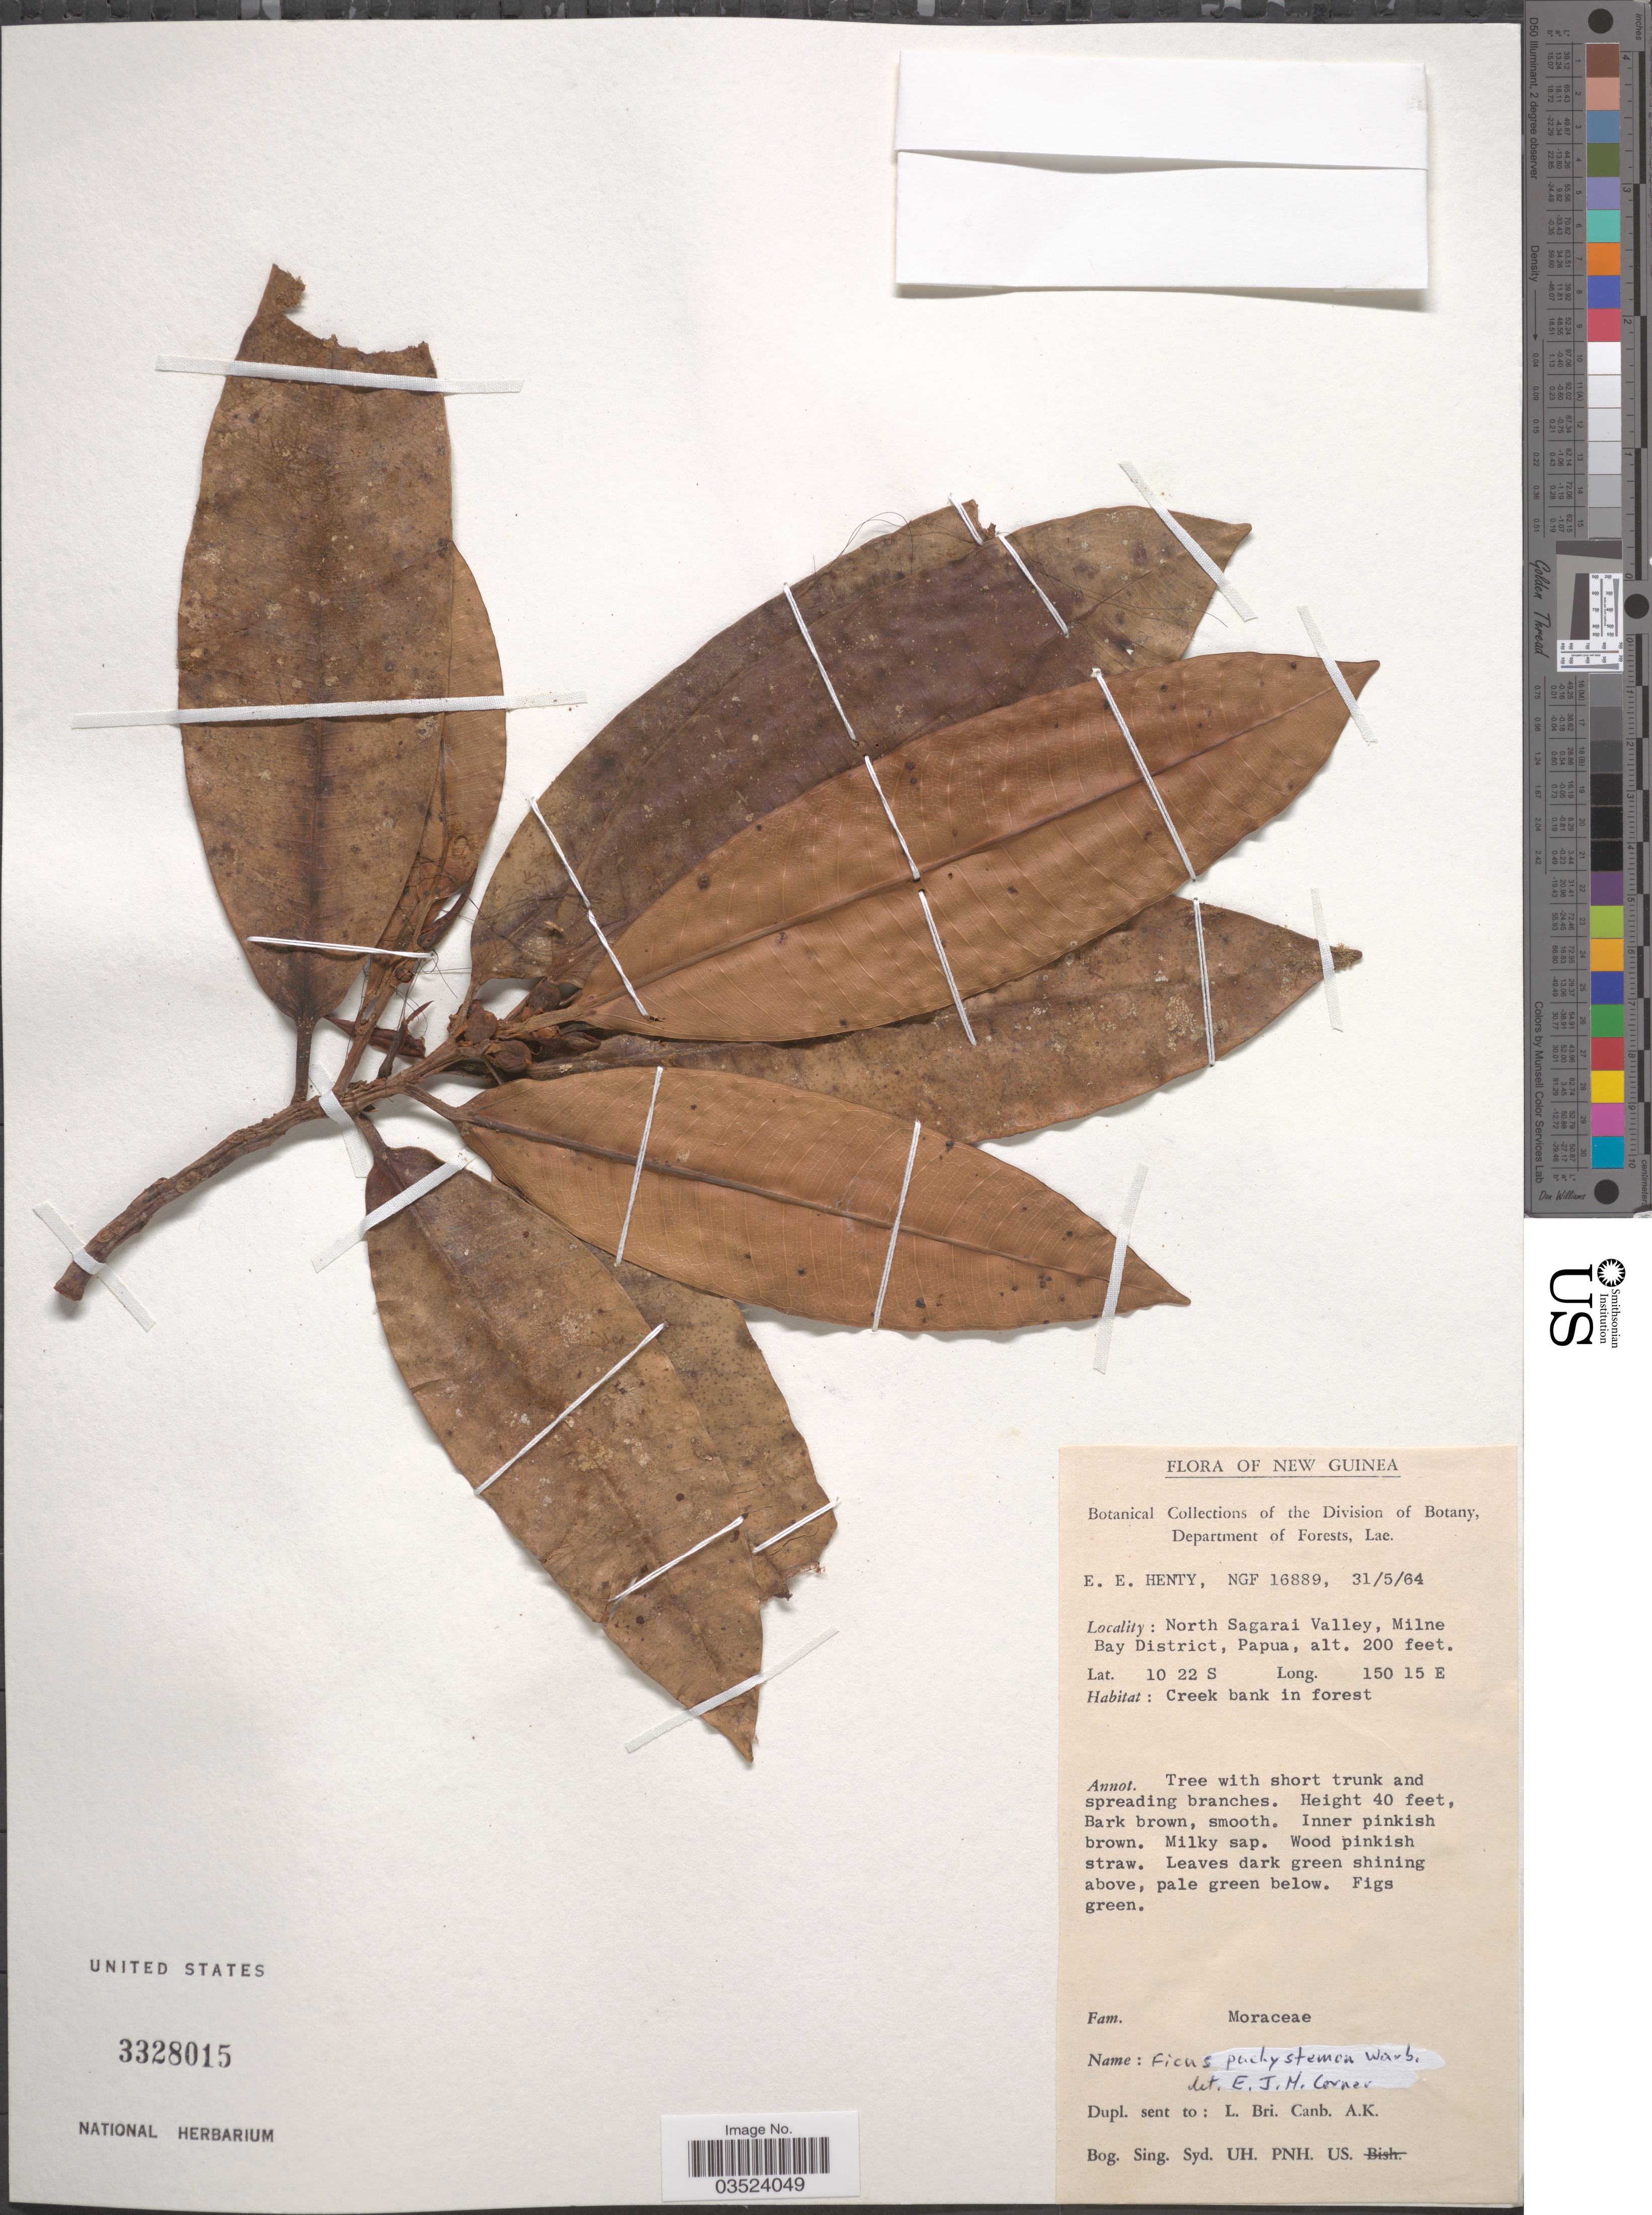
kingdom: Plantae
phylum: Tracheophyta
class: Magnoliopsida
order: Rosales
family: Moraceae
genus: Ficus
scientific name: Ficus pachystemon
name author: Warb.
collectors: E. Henty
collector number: NGF16889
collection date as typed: Transcribed d/m/y: 31/5/64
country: Papua New Guinea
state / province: Milne Bay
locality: New Guinea. North Sagarai Valley, Milne Bay District, Papua.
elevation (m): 61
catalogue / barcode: US 3328015